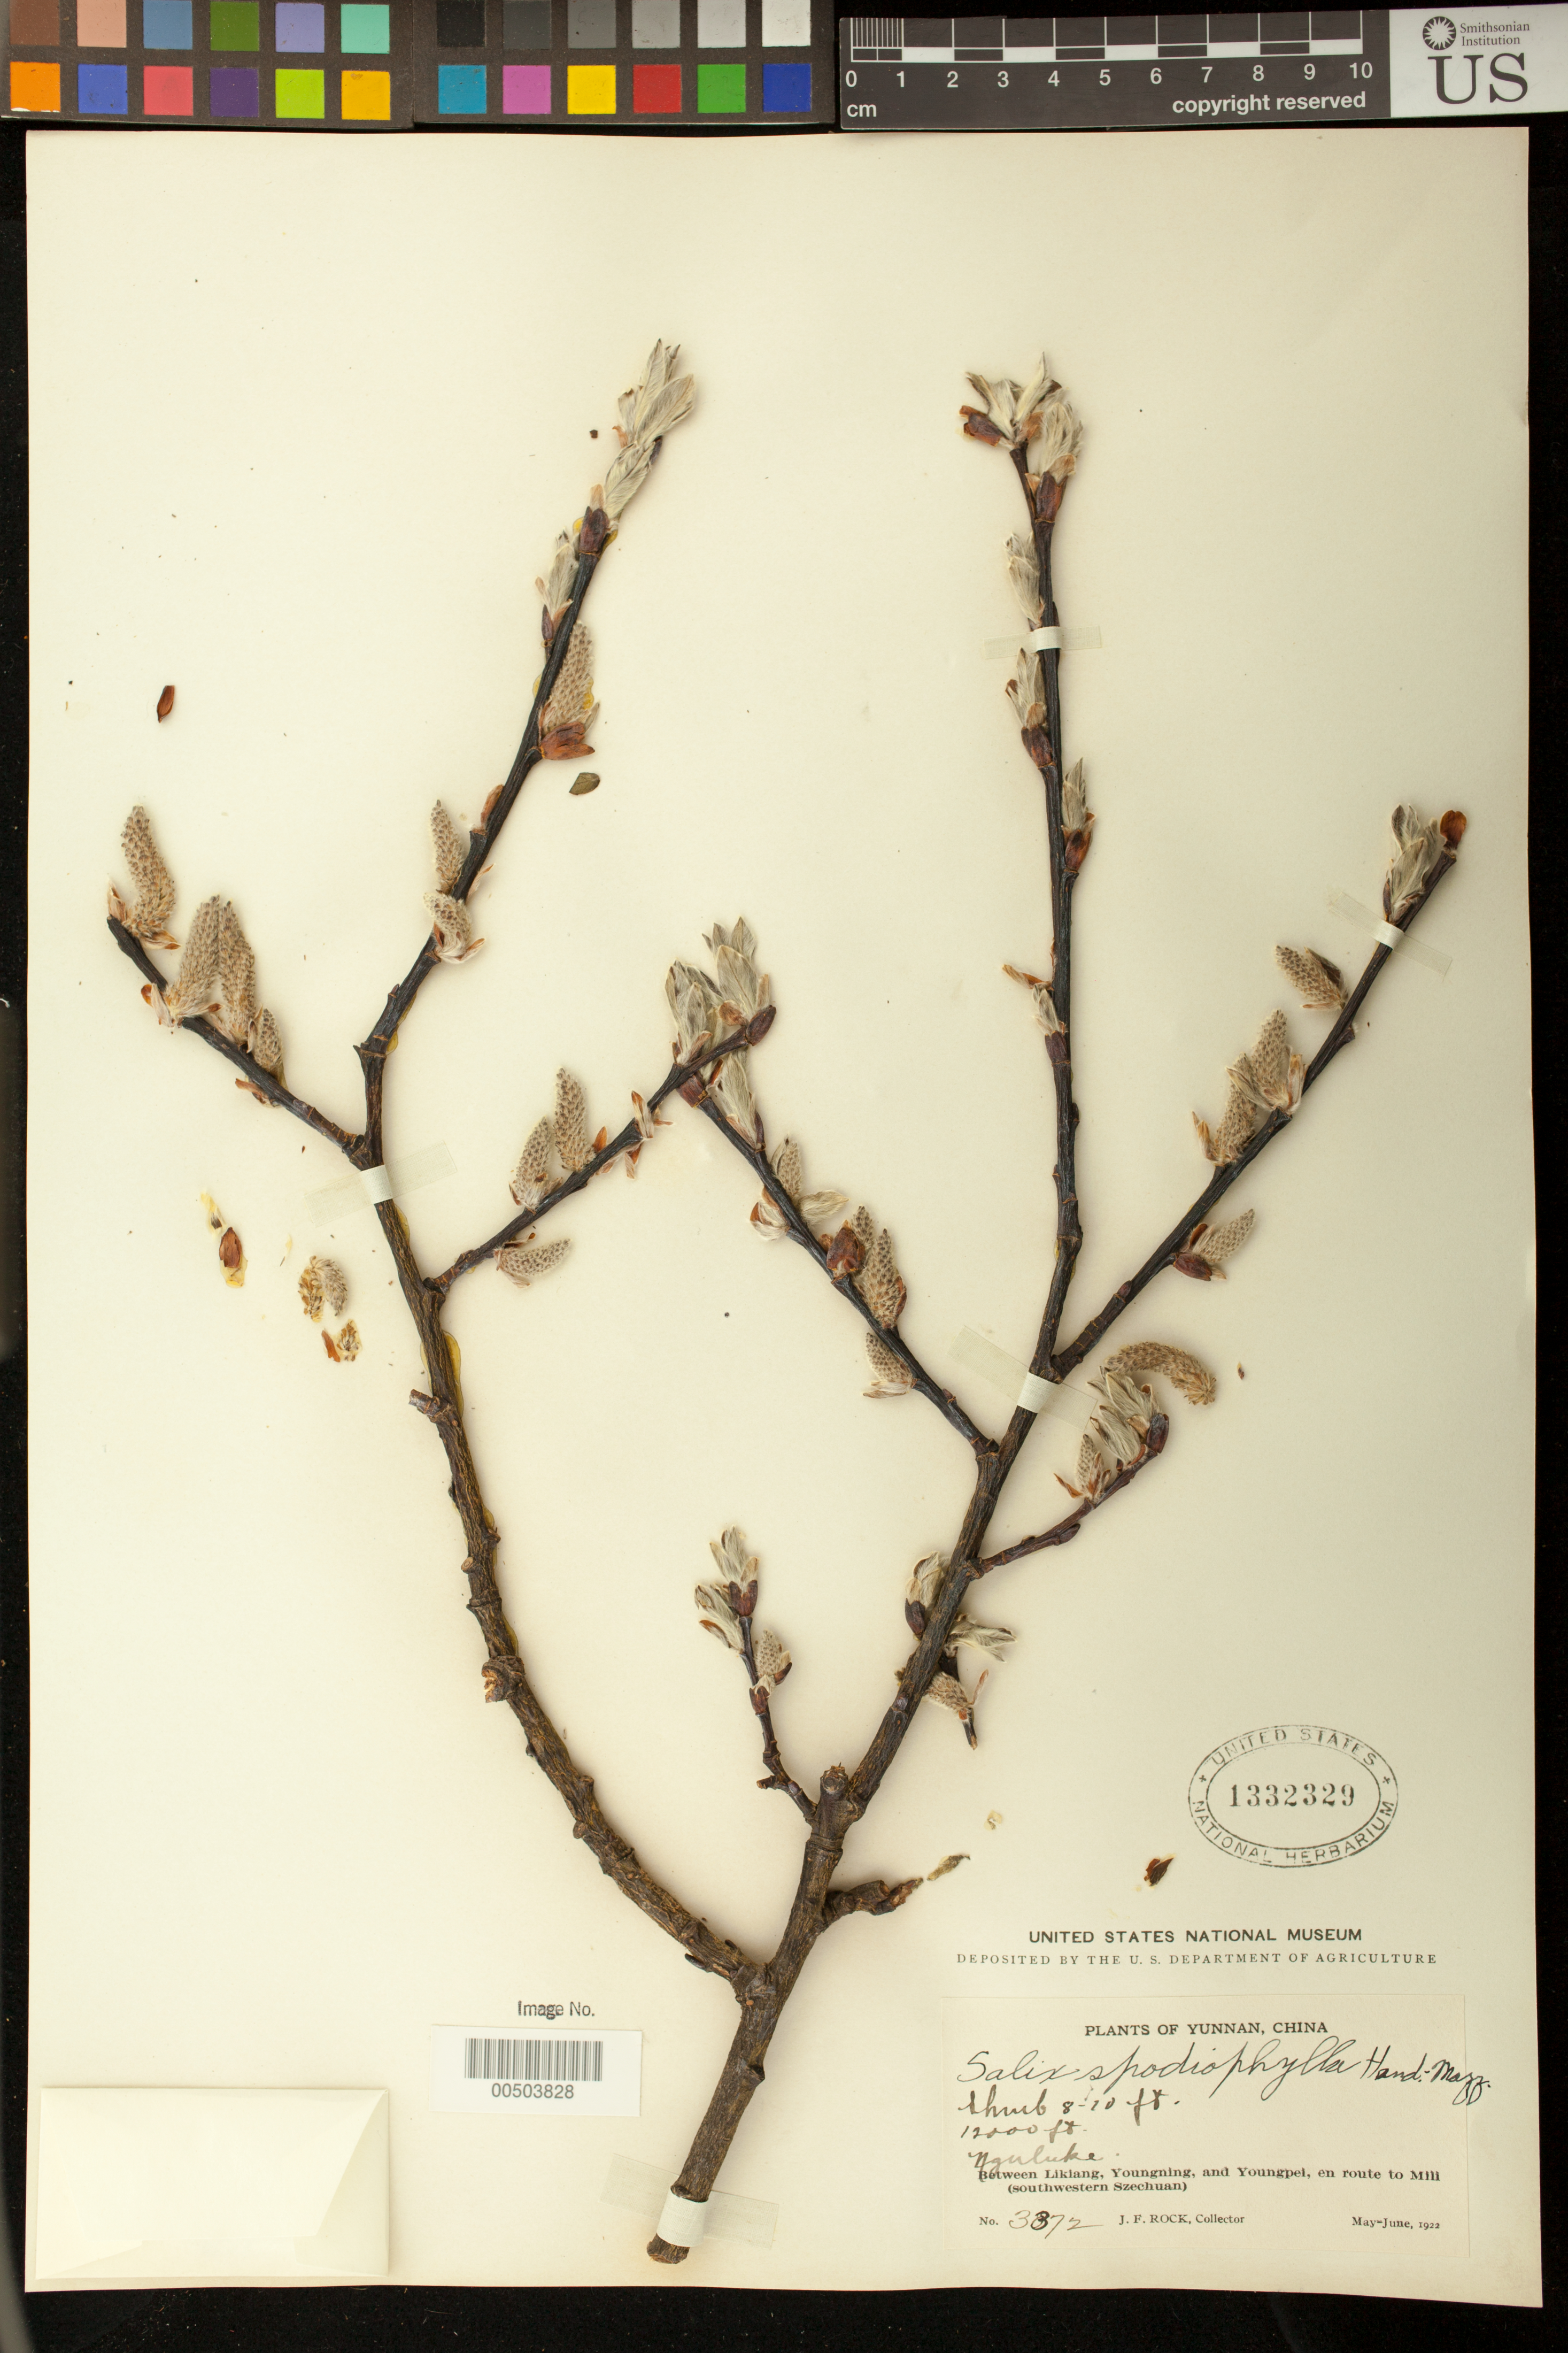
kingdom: Plantae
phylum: Tracheophyta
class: Magnoliopsida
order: Malpighiales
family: Salicaceae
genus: Salix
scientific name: Salix spodiophylla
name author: Hand.-Mazz.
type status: Syntype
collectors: J. F. Rock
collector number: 3372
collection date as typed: May 1922 to -- Jun 1922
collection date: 1922-05/1922-06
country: China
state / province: Yunnan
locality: Between Likiang, Youngning, and Youngpei, en route to Mili (southwestern Szechuan)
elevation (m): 3658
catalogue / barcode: US 1332329